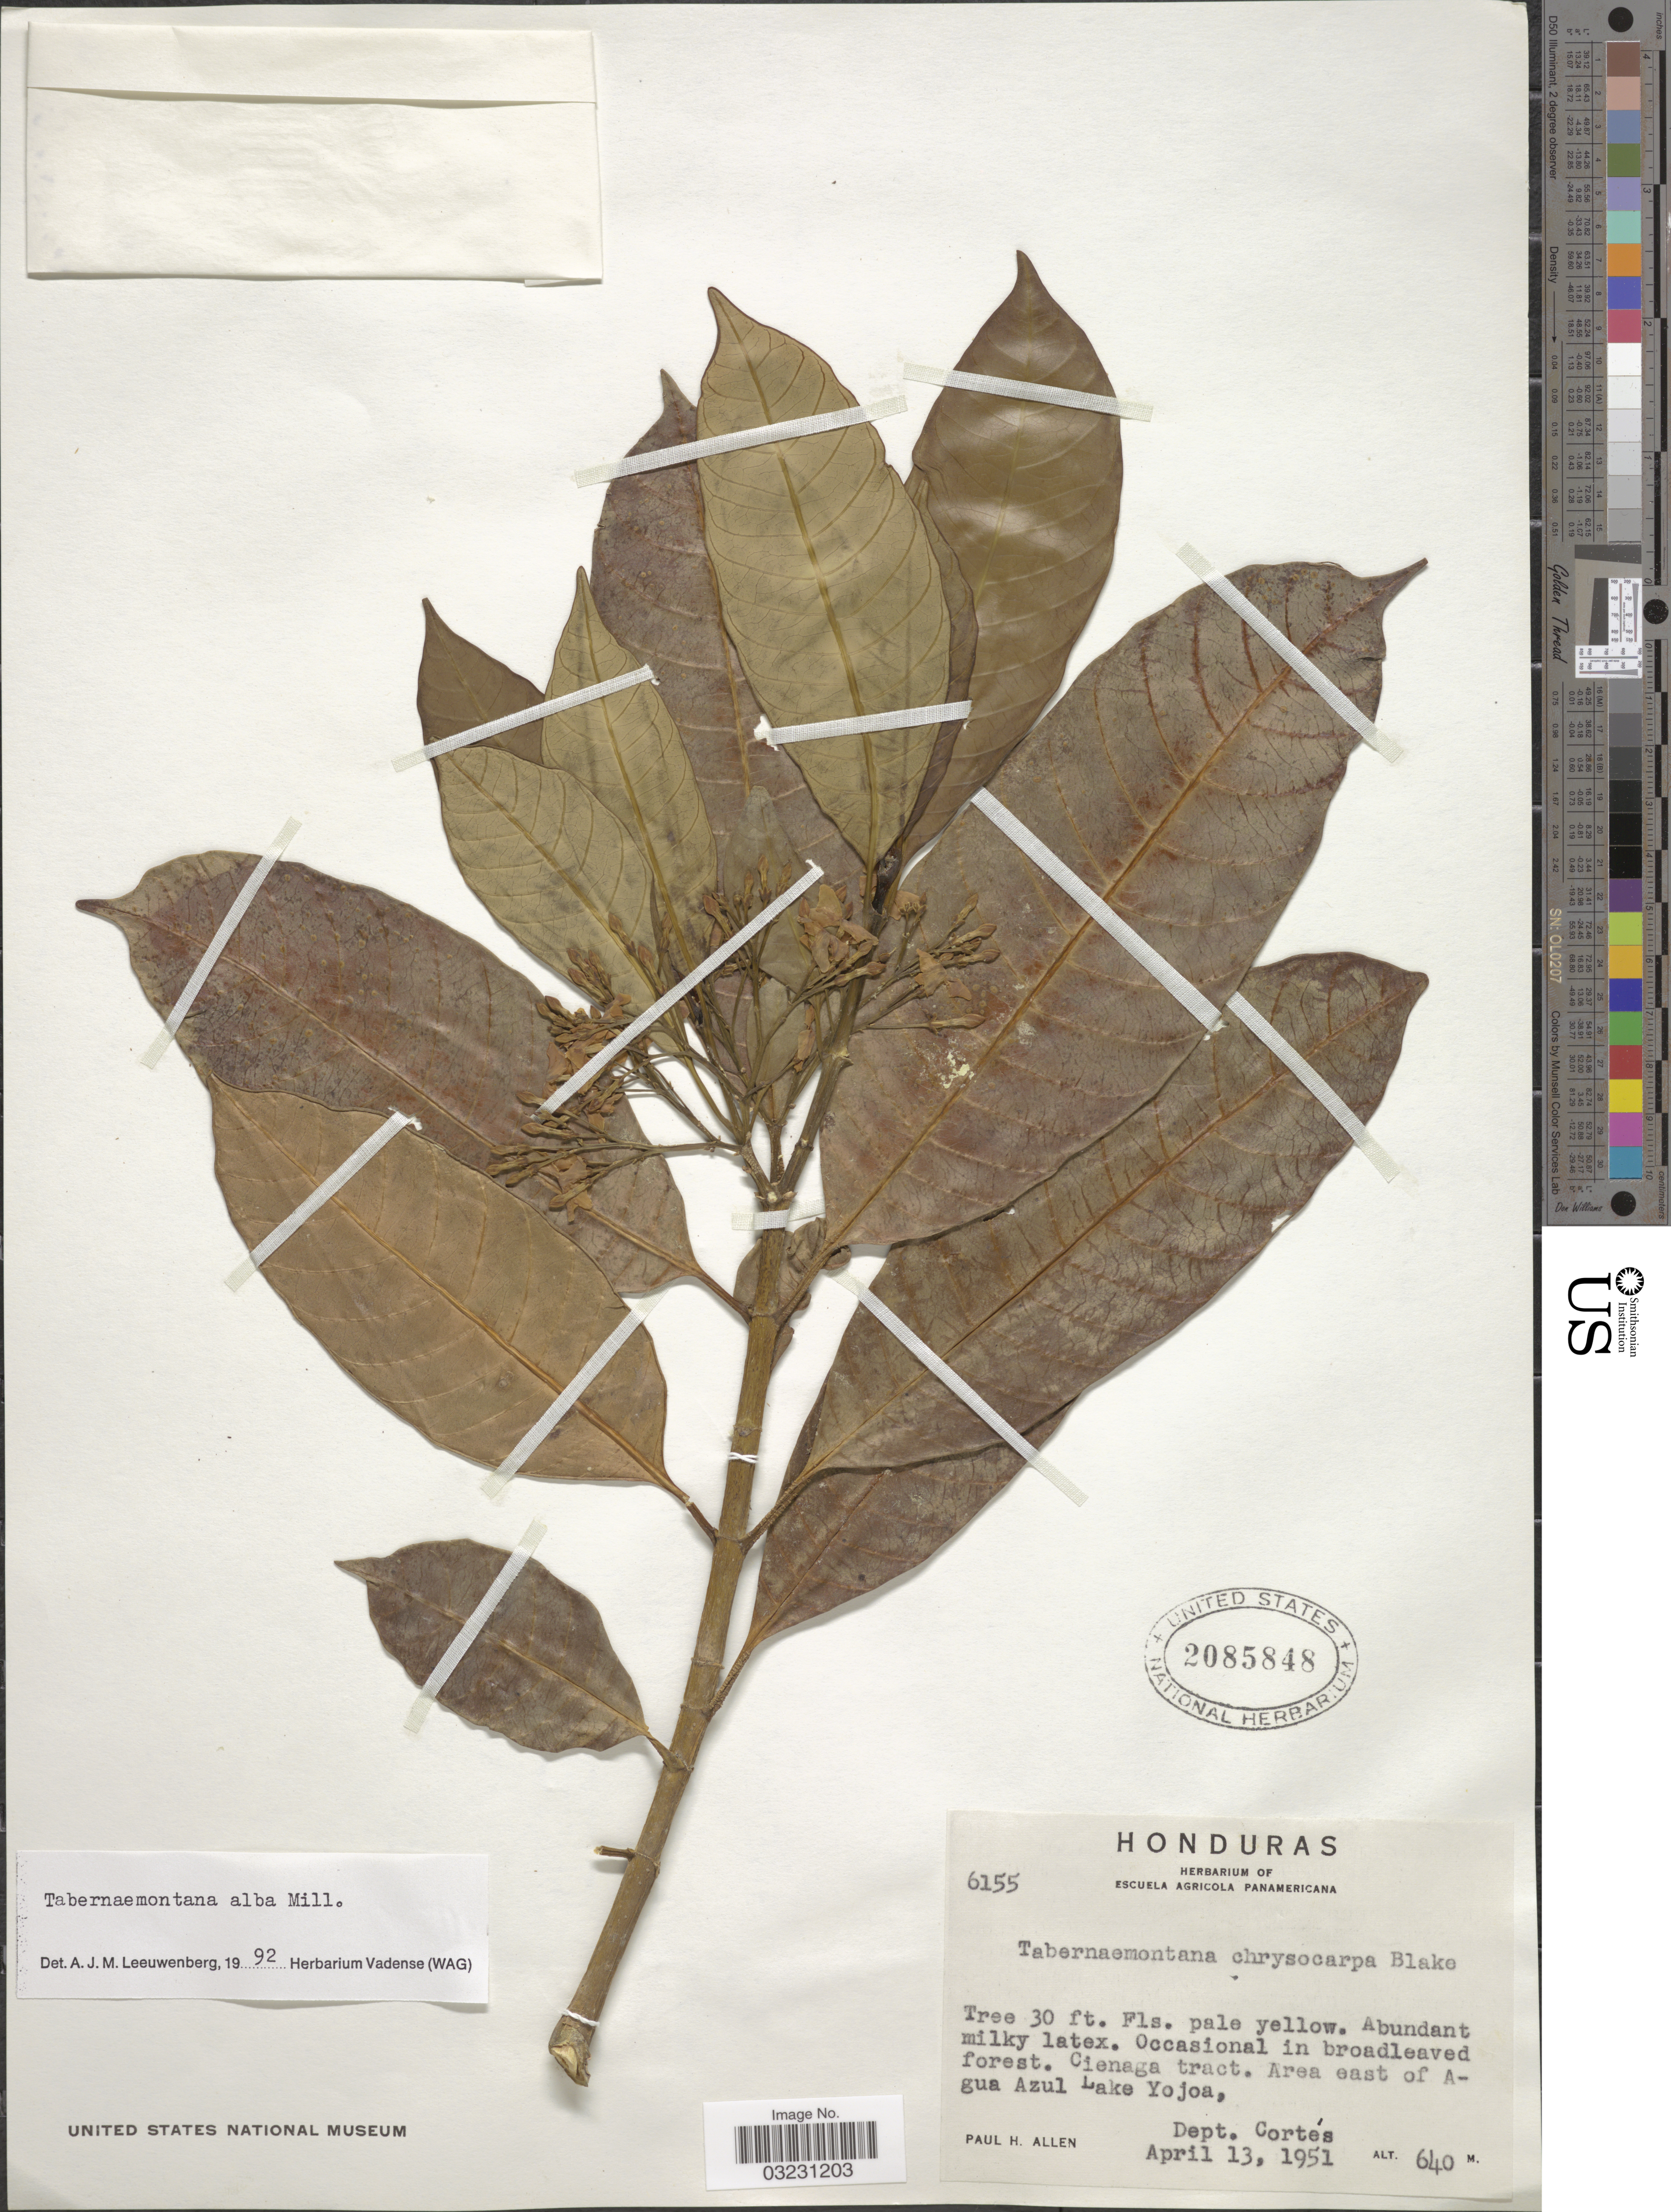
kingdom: Plantae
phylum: Tracheophyta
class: Magnoliopsida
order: Gentianales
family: Apocynaceae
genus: Tabernaemontana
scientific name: Tabernaemontana alba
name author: Mill.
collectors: P. H. Allen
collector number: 6155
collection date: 1951-04-13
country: Honduras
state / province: Cortés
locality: Cienaga tract. Area east of Agua Azul Lake Yojoa, Dept. Cortés.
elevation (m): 640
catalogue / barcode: US 2085848